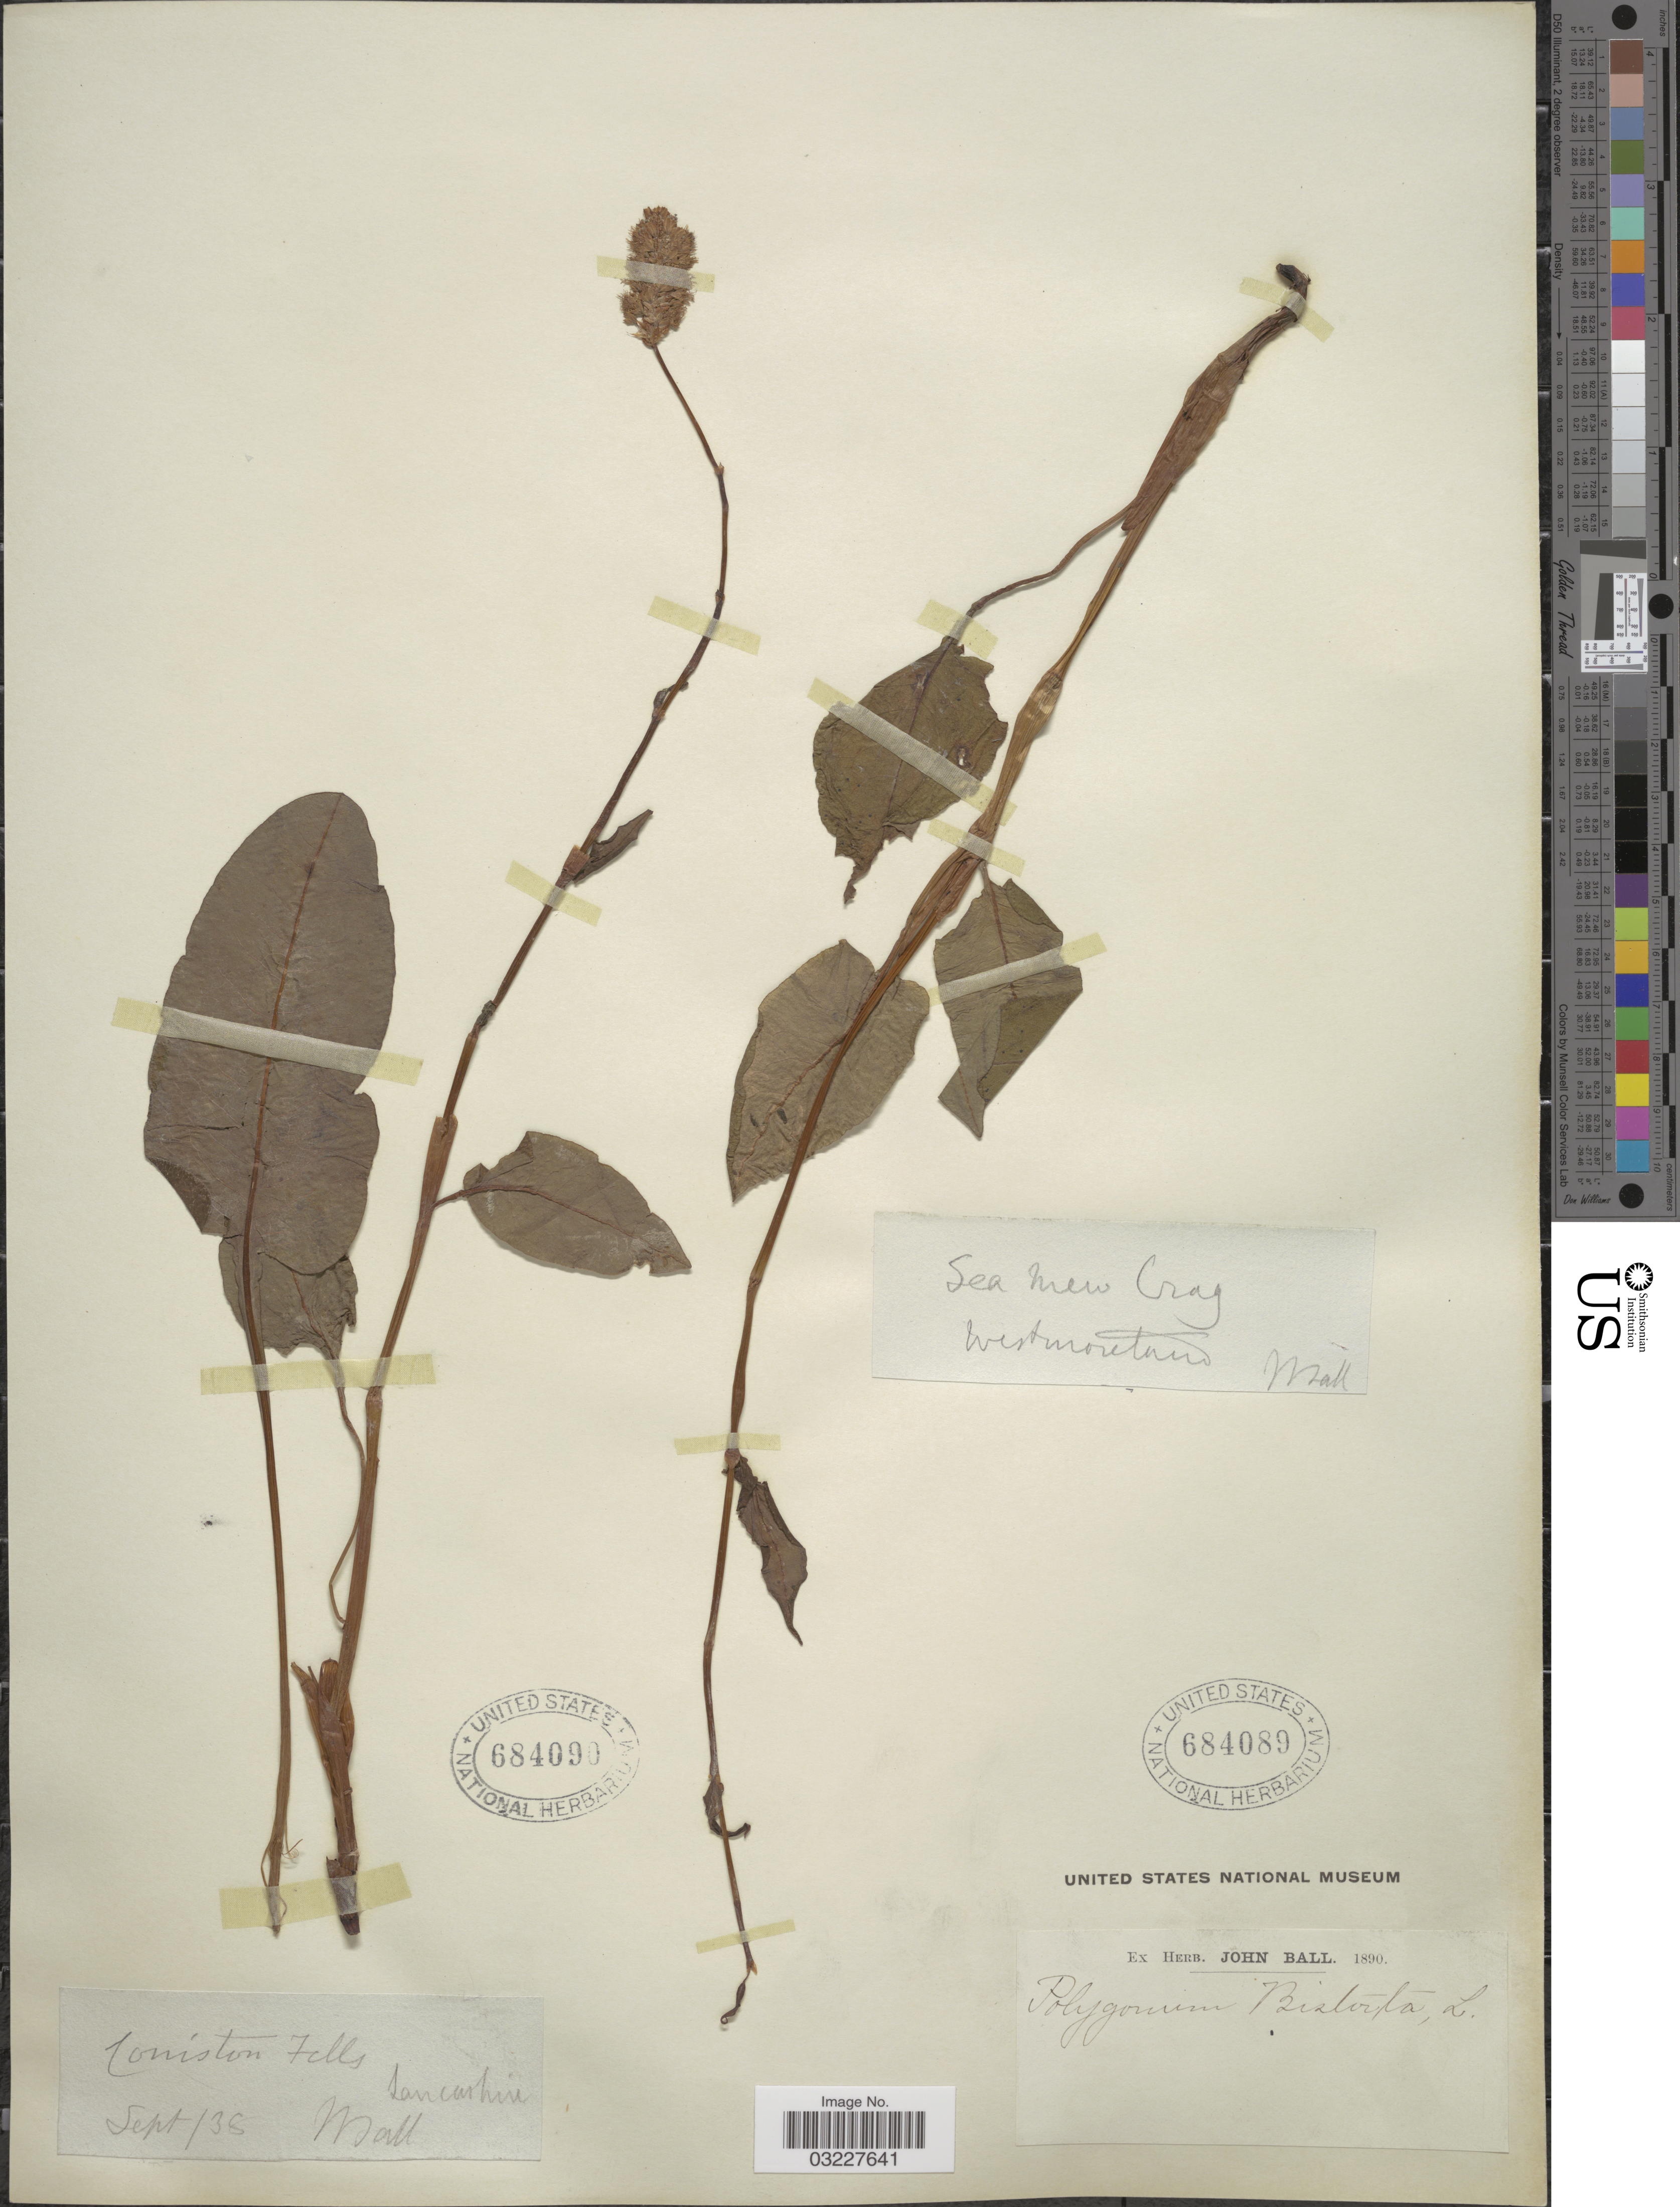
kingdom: Plantae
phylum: Tracheophyta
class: Magnoliopsida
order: Caryophyllales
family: Polygonaceae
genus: Bistorta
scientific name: Bistorta officinalis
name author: Delarbre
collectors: J. Ball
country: United Kingdom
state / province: England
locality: Sea Mew Crag.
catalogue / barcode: US 684089